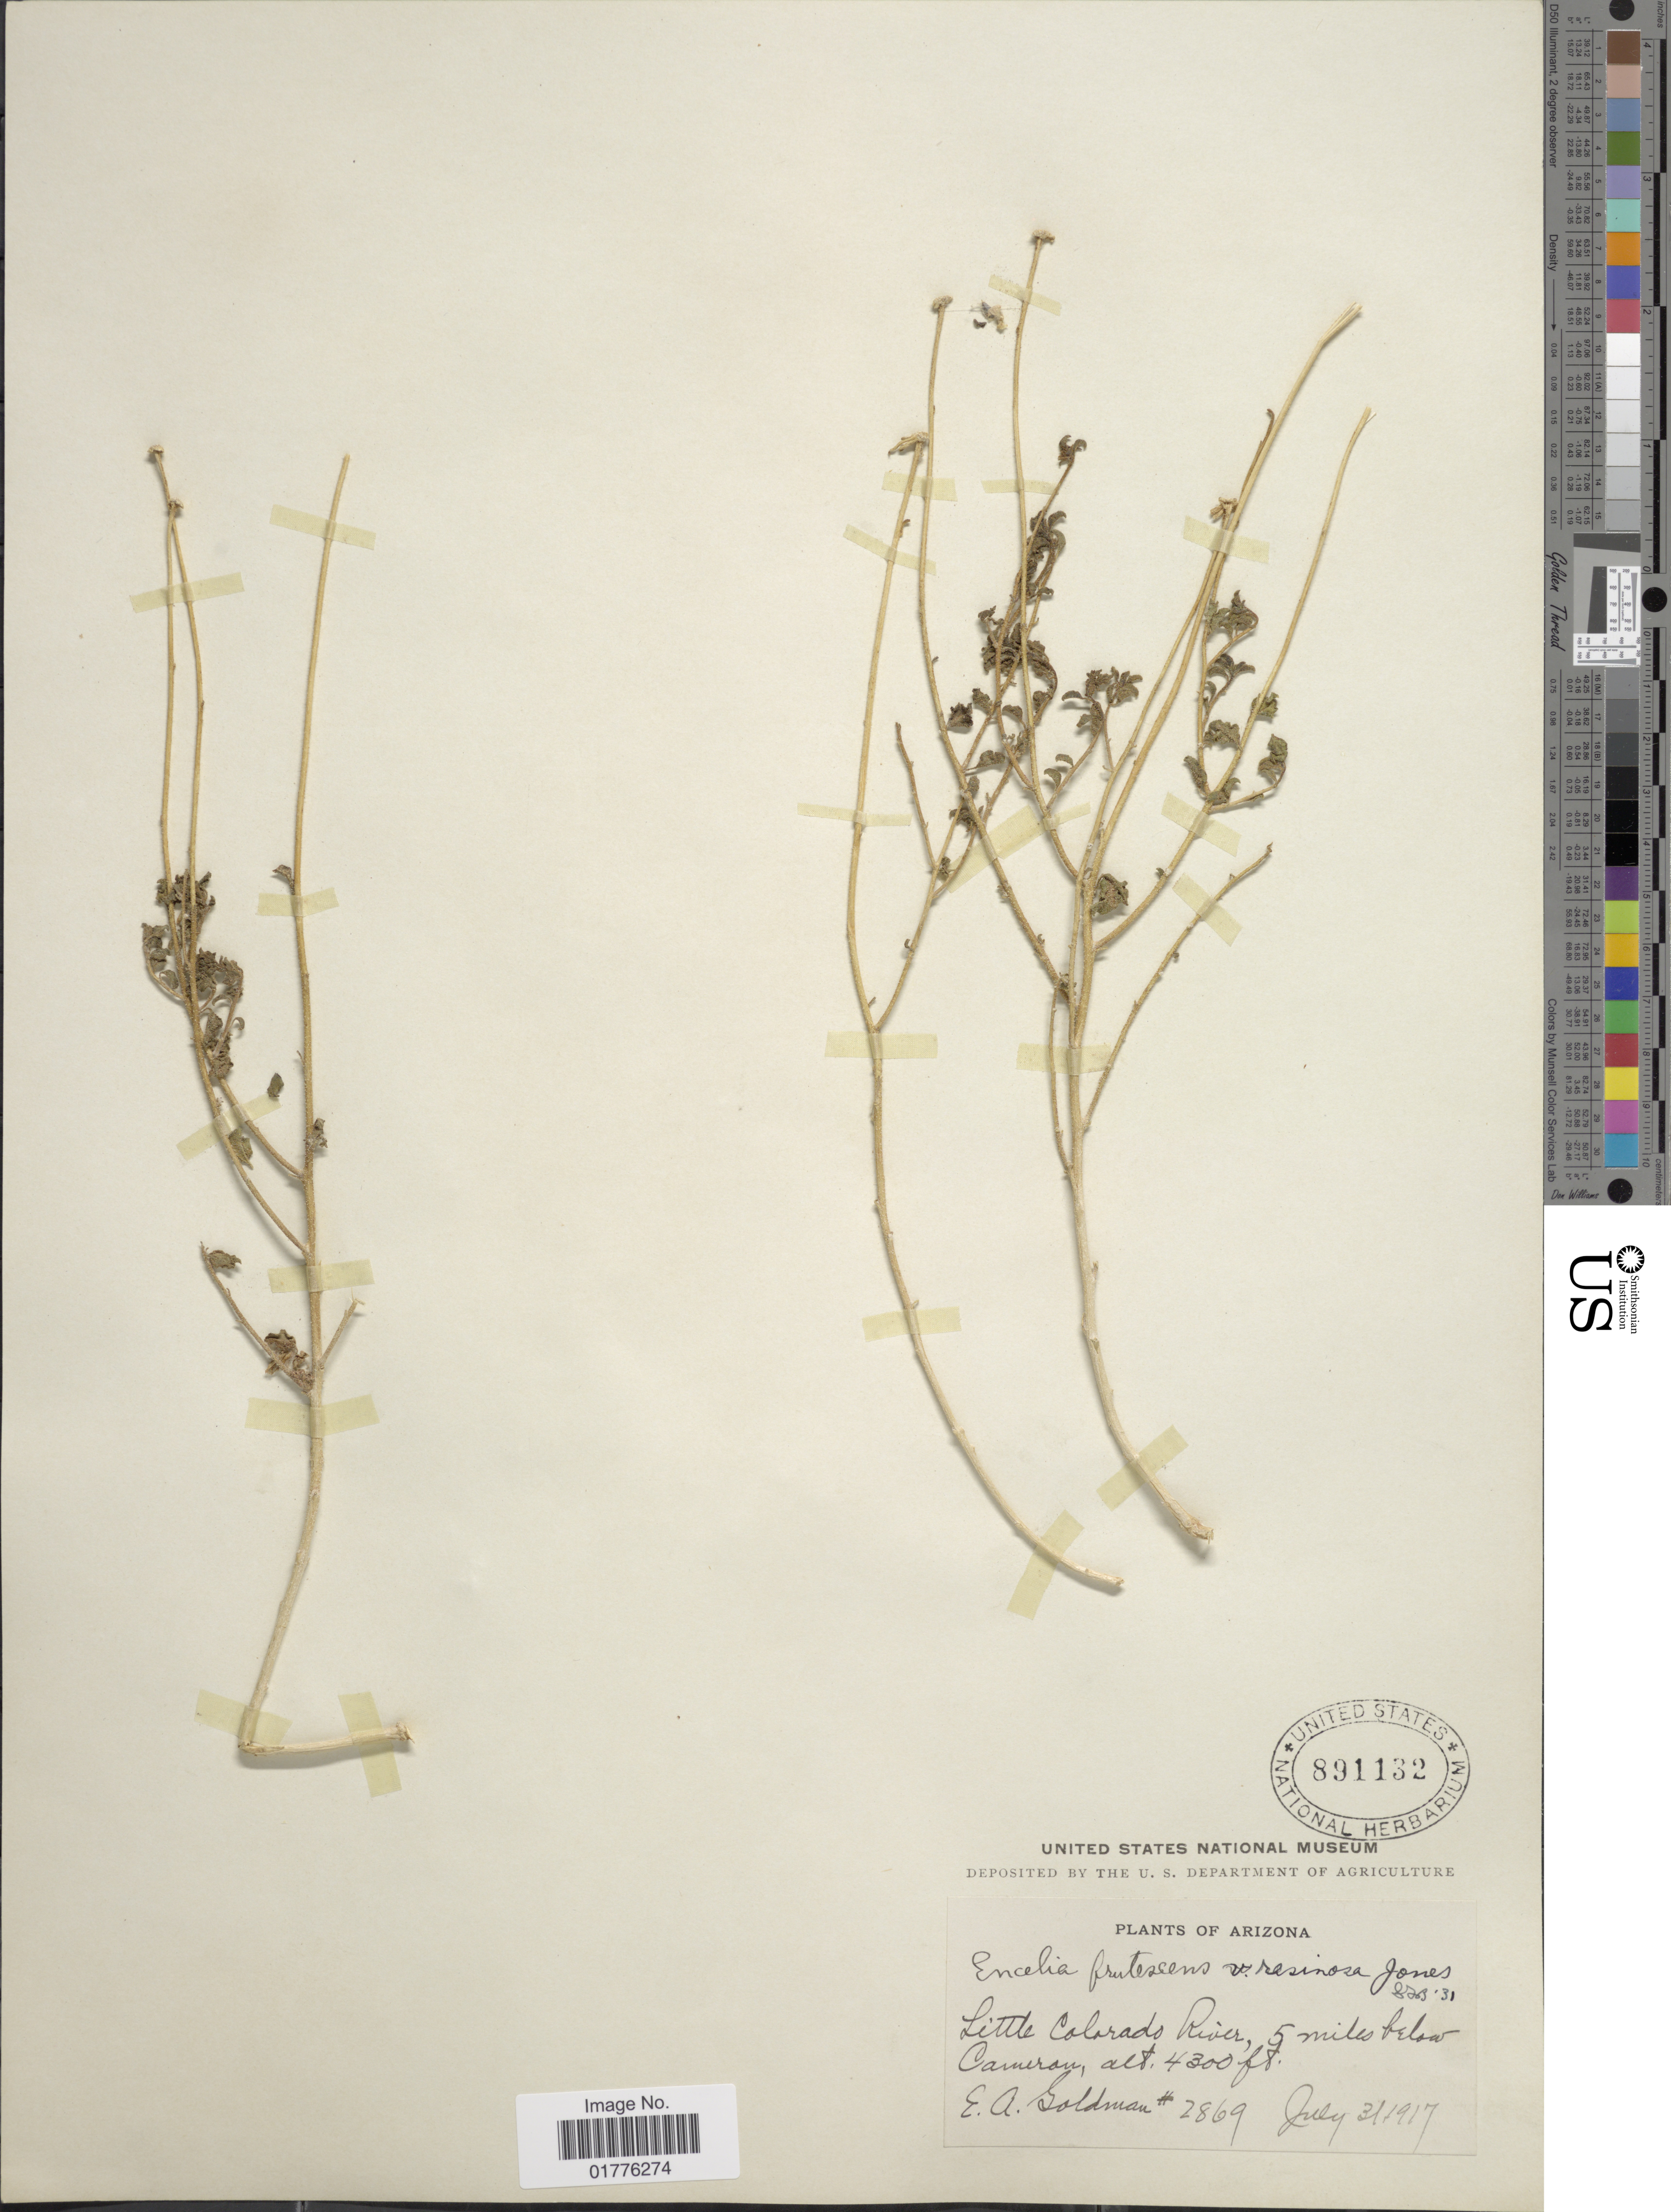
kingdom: Plantae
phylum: Tracheophyta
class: Magnoliopsida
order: Asterales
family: Asteraceae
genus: Encelia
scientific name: Encelia frutescens var. resinosa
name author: M.E. Jones ex S.F. Blake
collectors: E. A. Goldman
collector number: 2869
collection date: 1917-07-31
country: United States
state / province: Arizona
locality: Little Colorado River, 5 miles below Cameron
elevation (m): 1311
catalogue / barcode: US 891132